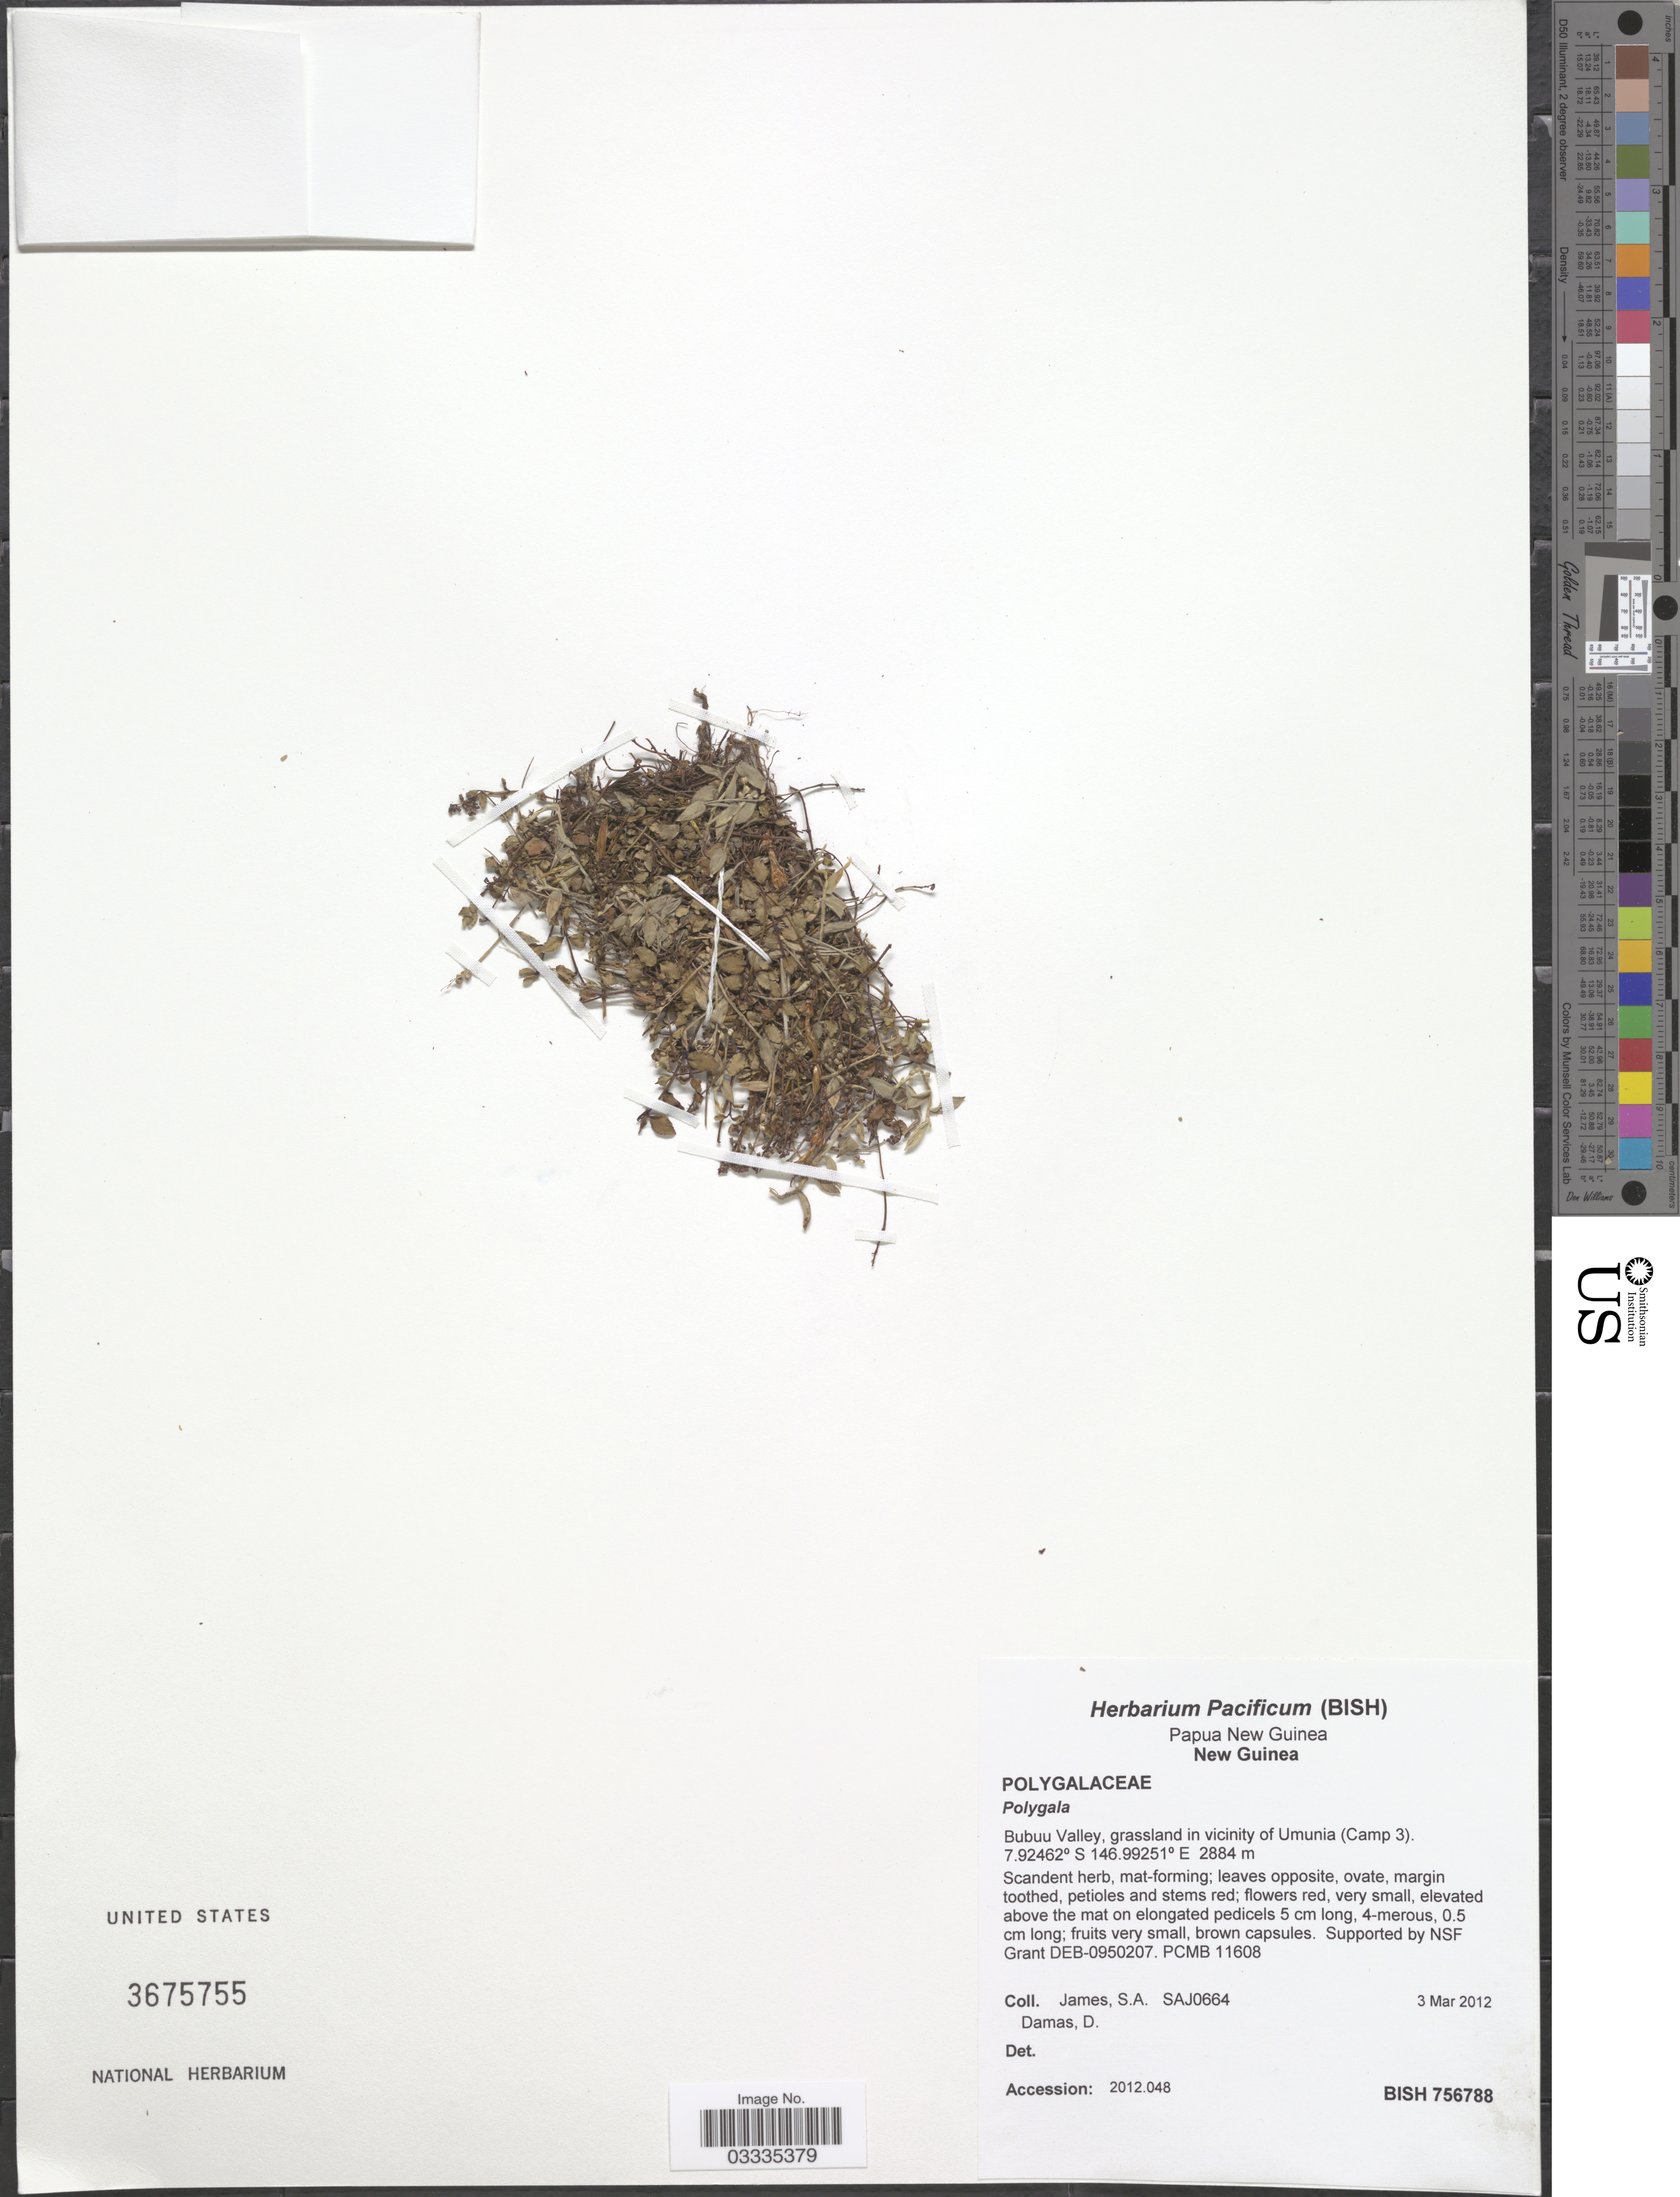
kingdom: Plantae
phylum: Tracheophyta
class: Magnoliopsida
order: Fabales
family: Polygalaceae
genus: Polygala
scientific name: Polygala sp.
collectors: S. James & D. Damas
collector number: SAJ0664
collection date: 2012-03-03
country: Papua New Guinea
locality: New Guinea. Bubuu Valley, grassland in vicinity of Umunia (Camp 3)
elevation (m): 2884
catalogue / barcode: US 3675755